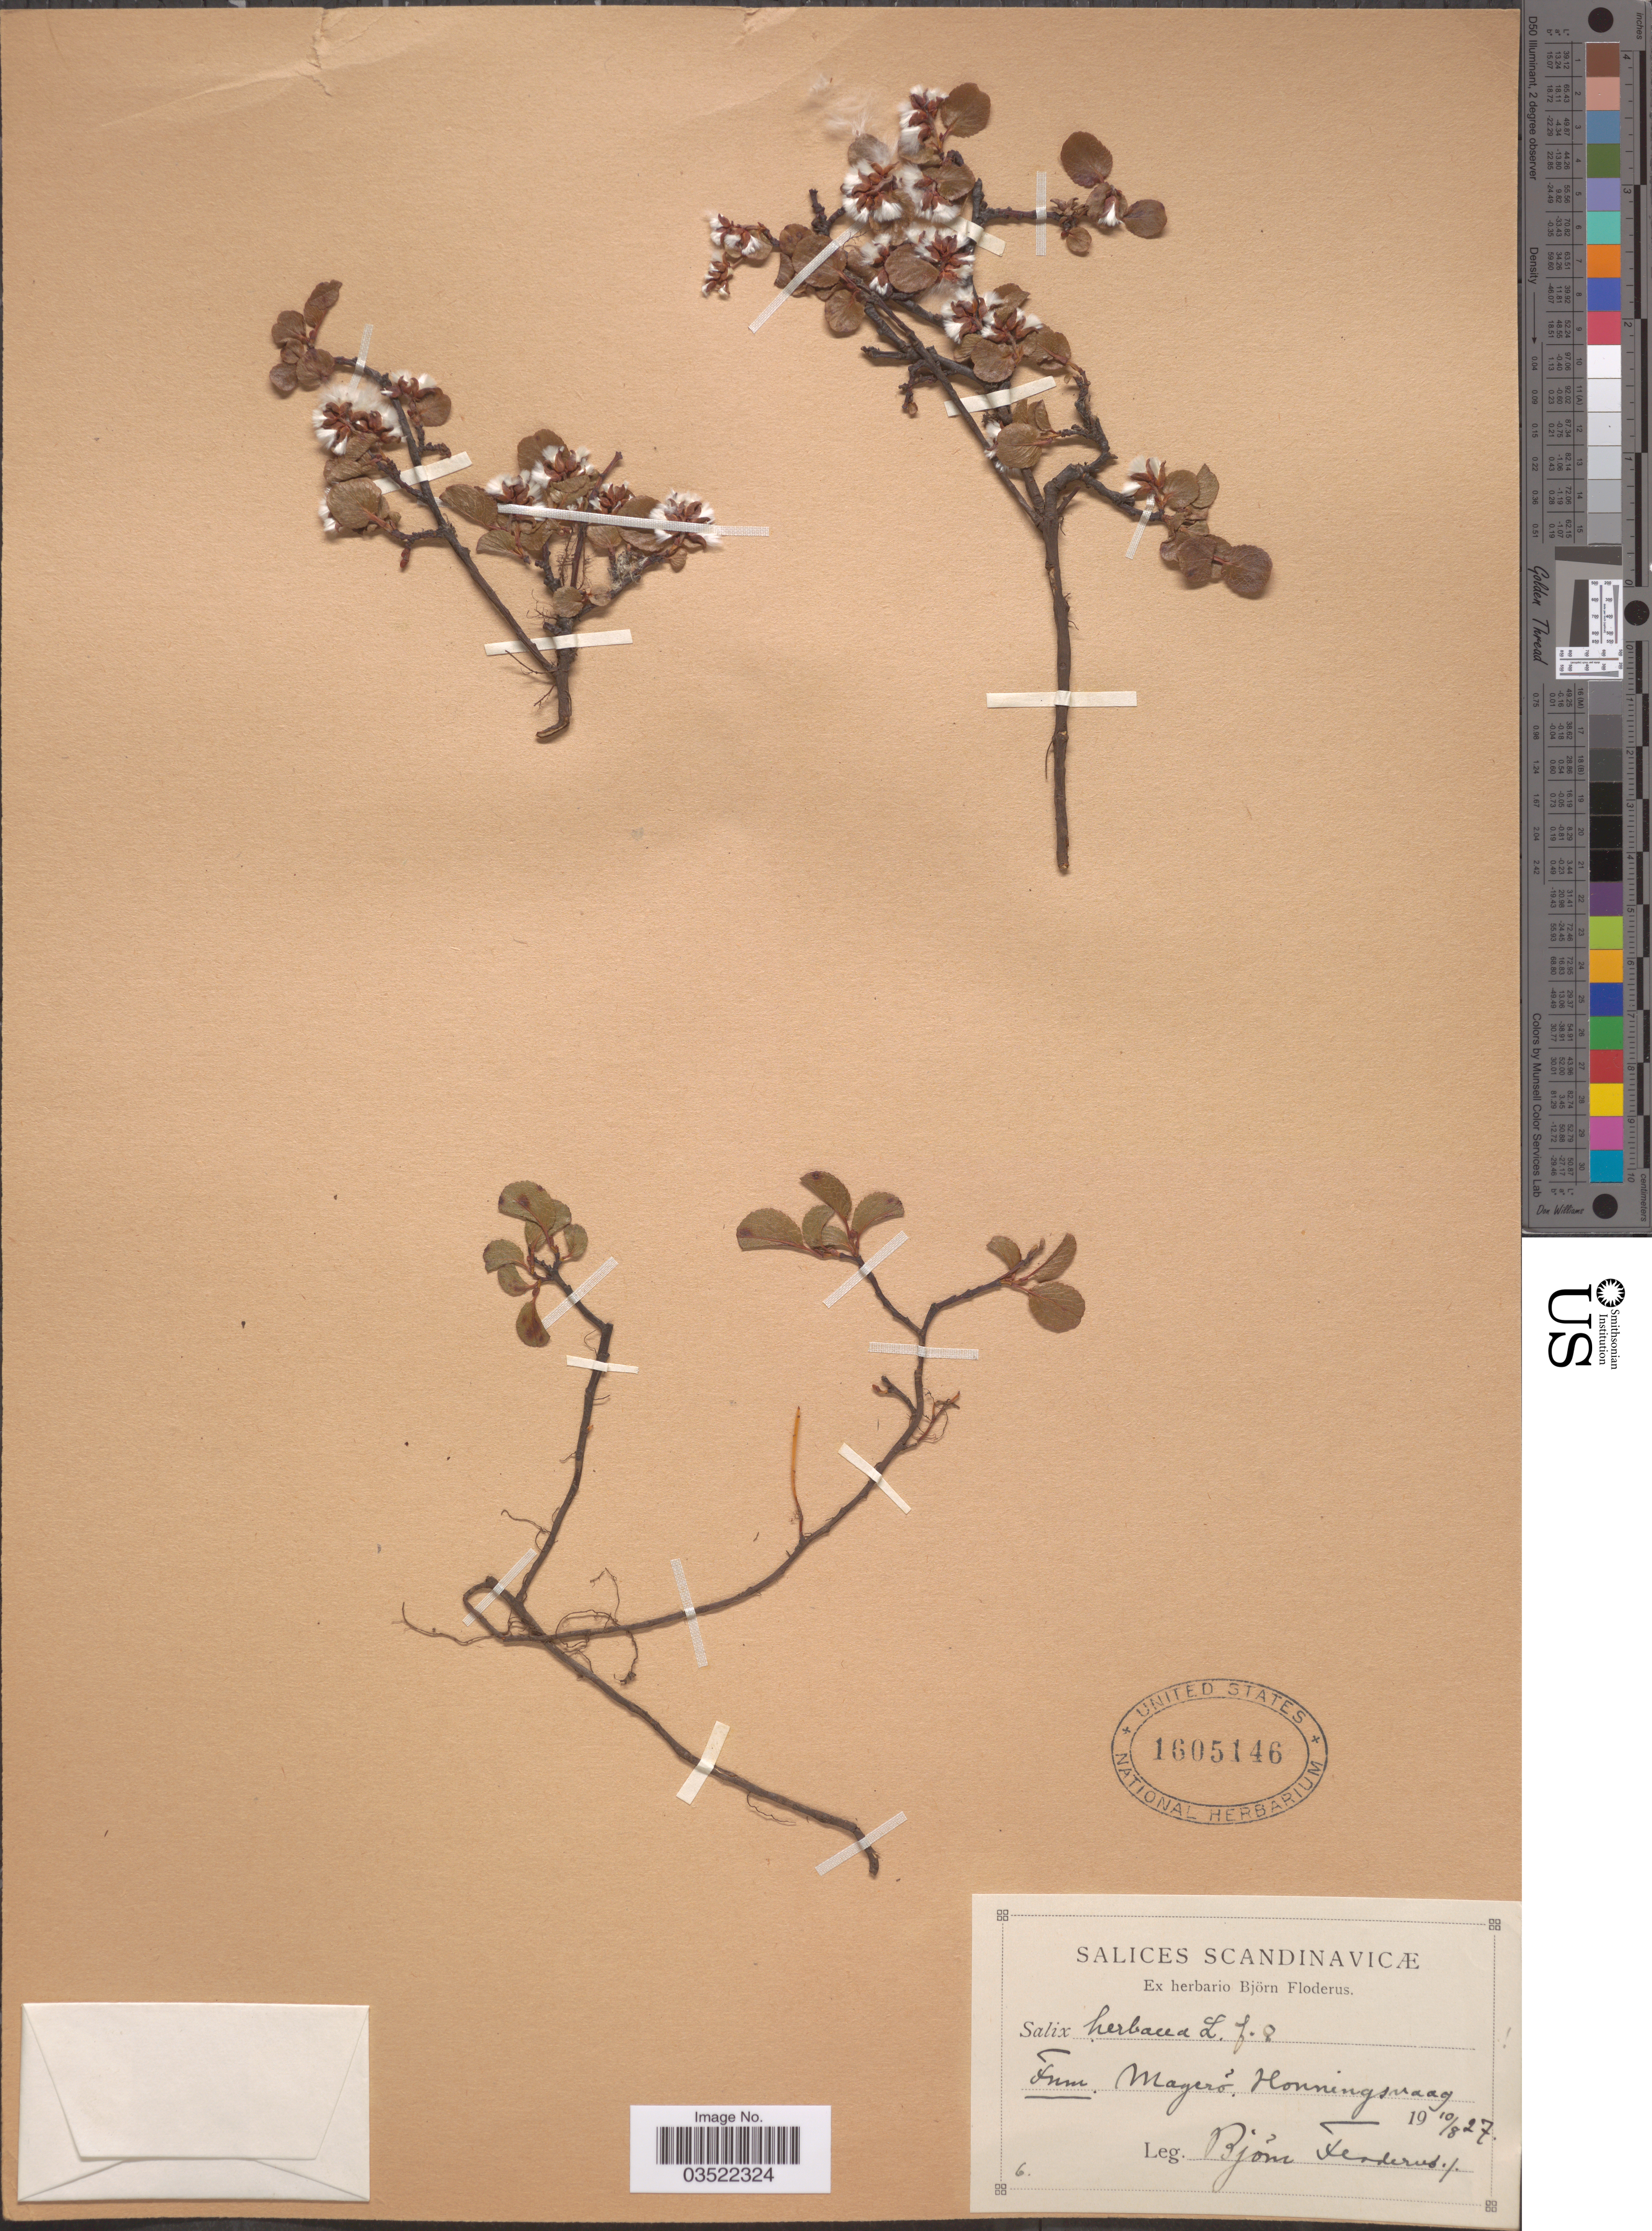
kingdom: Plantae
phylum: Tracheophyta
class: Magnoliopsida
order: Malpighiales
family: Salicaceae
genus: Salix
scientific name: Salix herbacea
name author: L.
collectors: B. G. O. Floderus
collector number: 6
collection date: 1927-08-10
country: Norway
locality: Scandinavicæ. Fum. Mayero. Honnigsvaag.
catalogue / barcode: US 1605146